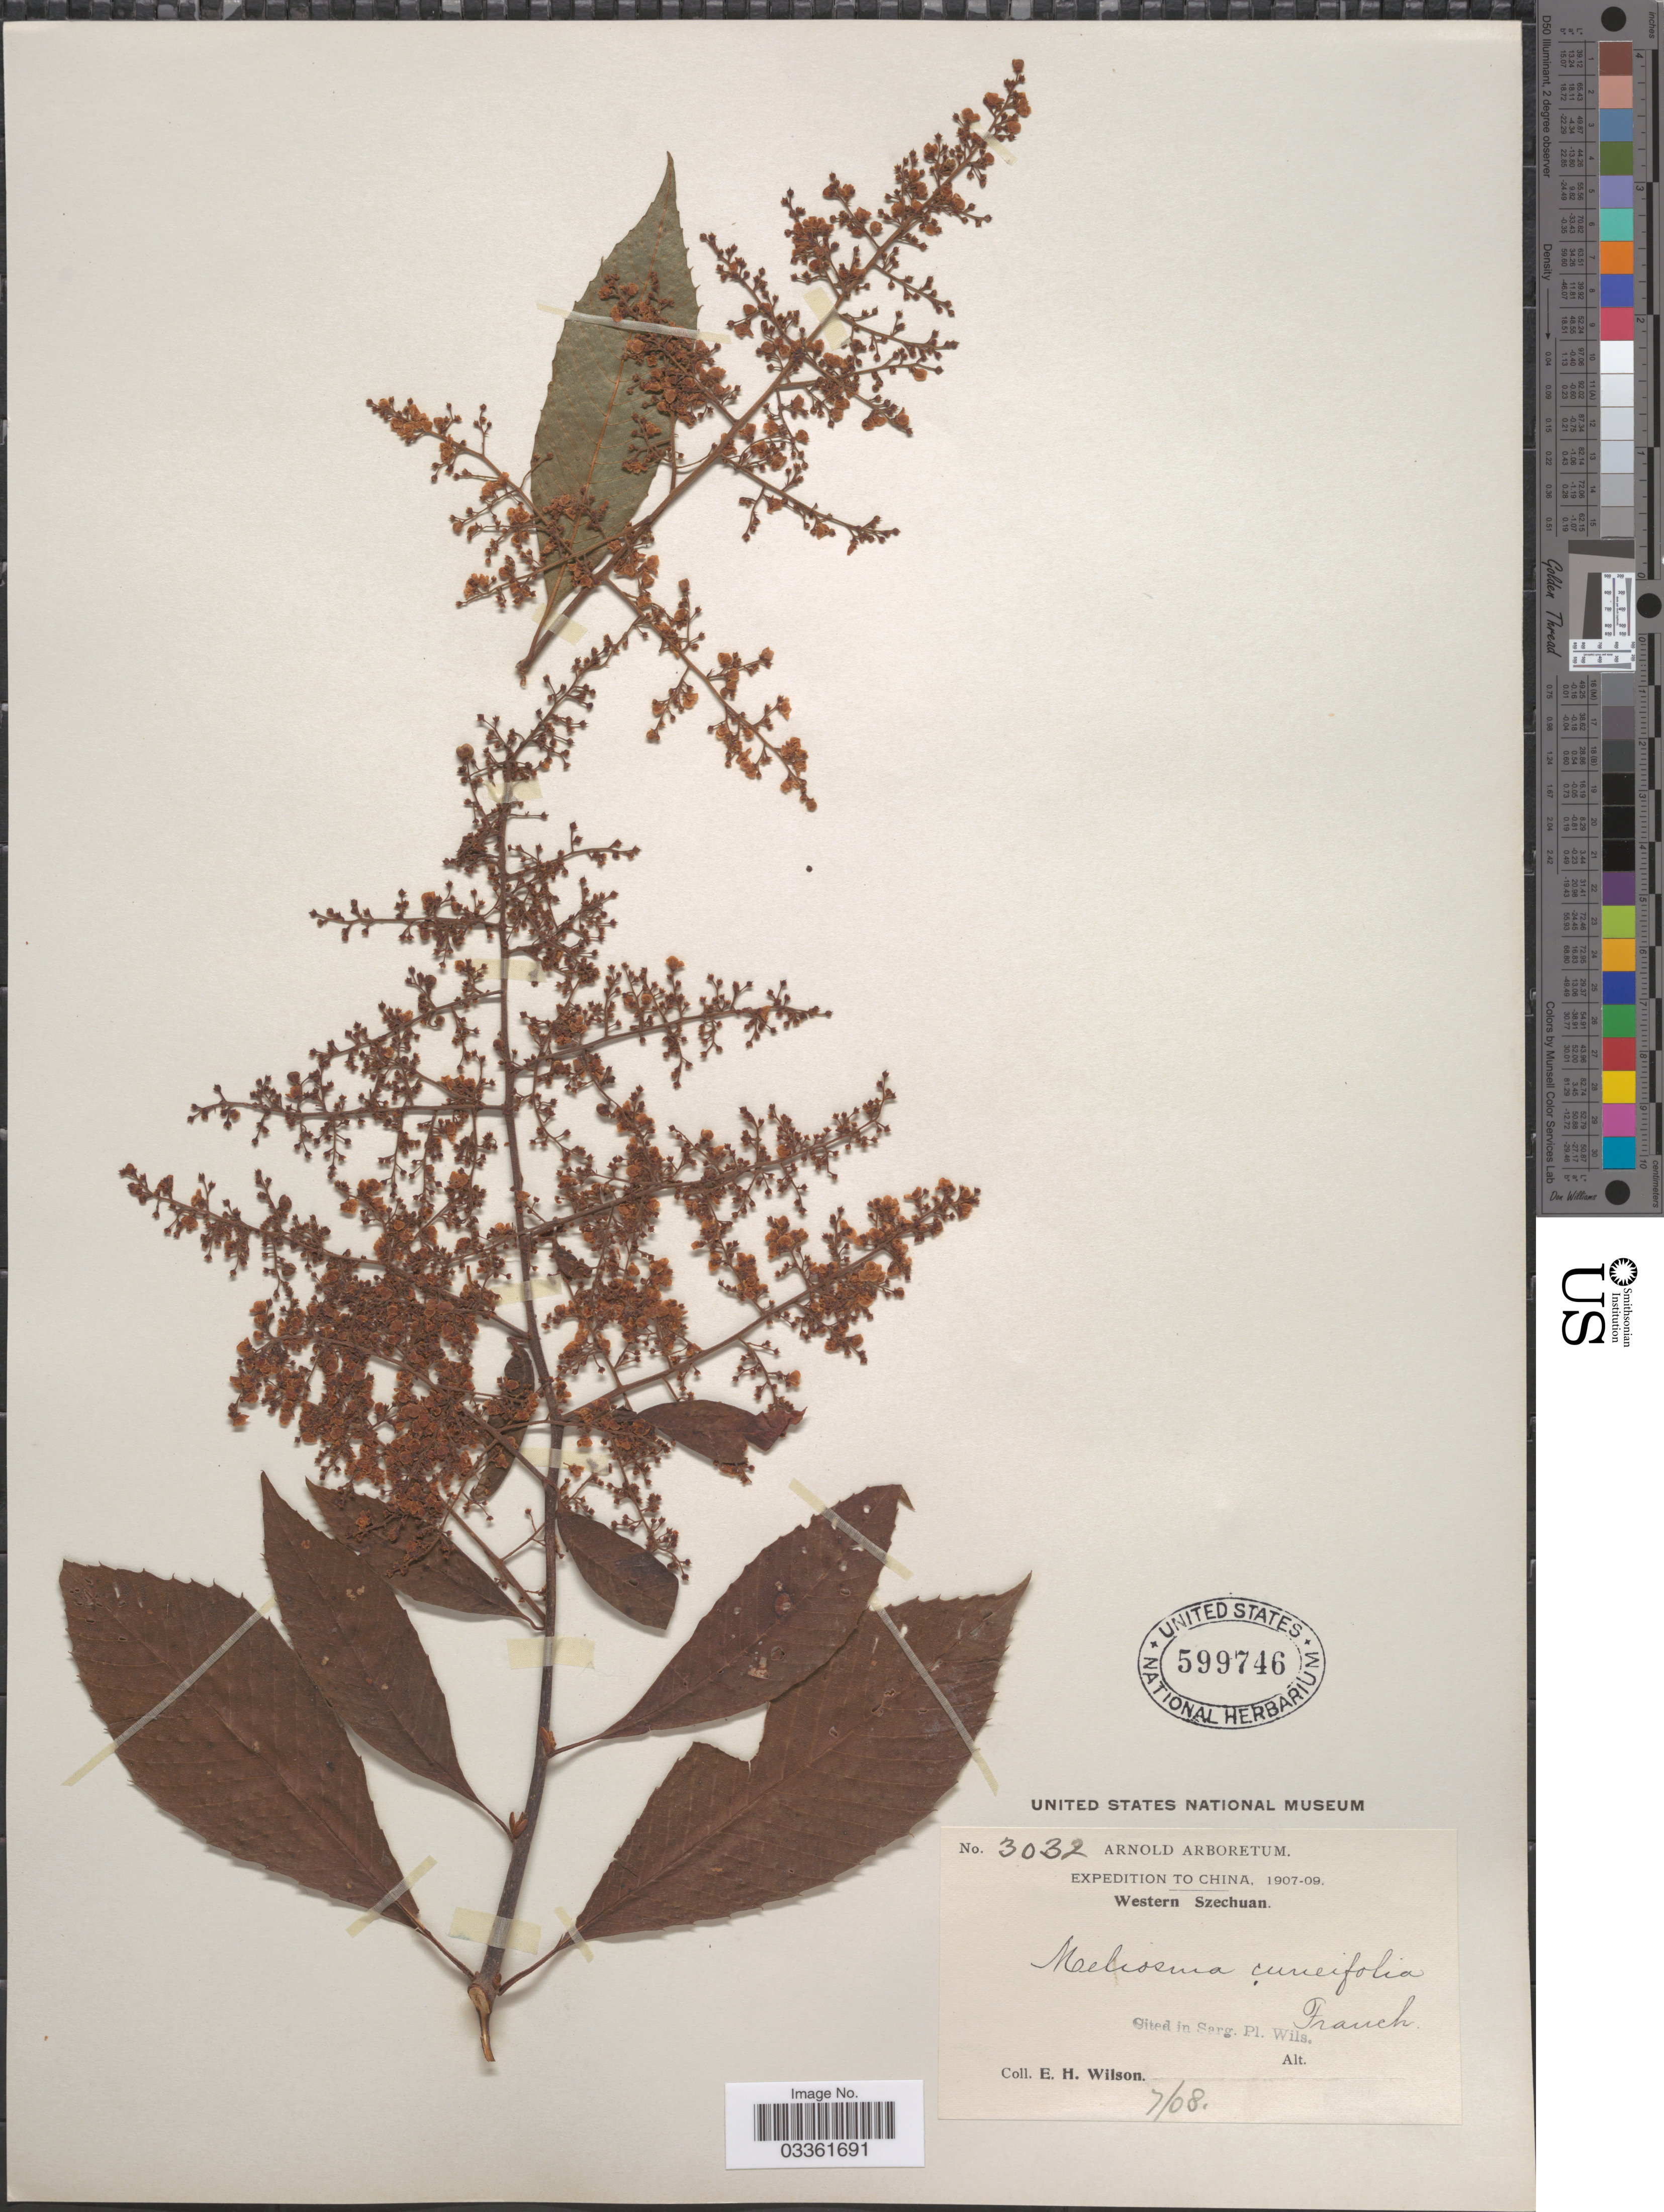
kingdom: Plantae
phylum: Tracheophyta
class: Magnoliopsida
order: Proteales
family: Sabiaceae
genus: Meliosma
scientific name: Meliosma cuneifolia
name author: Franch.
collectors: E. Wilson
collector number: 3032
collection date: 1908-07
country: China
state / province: Sichuan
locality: Western Szechuan.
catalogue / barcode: US 599746